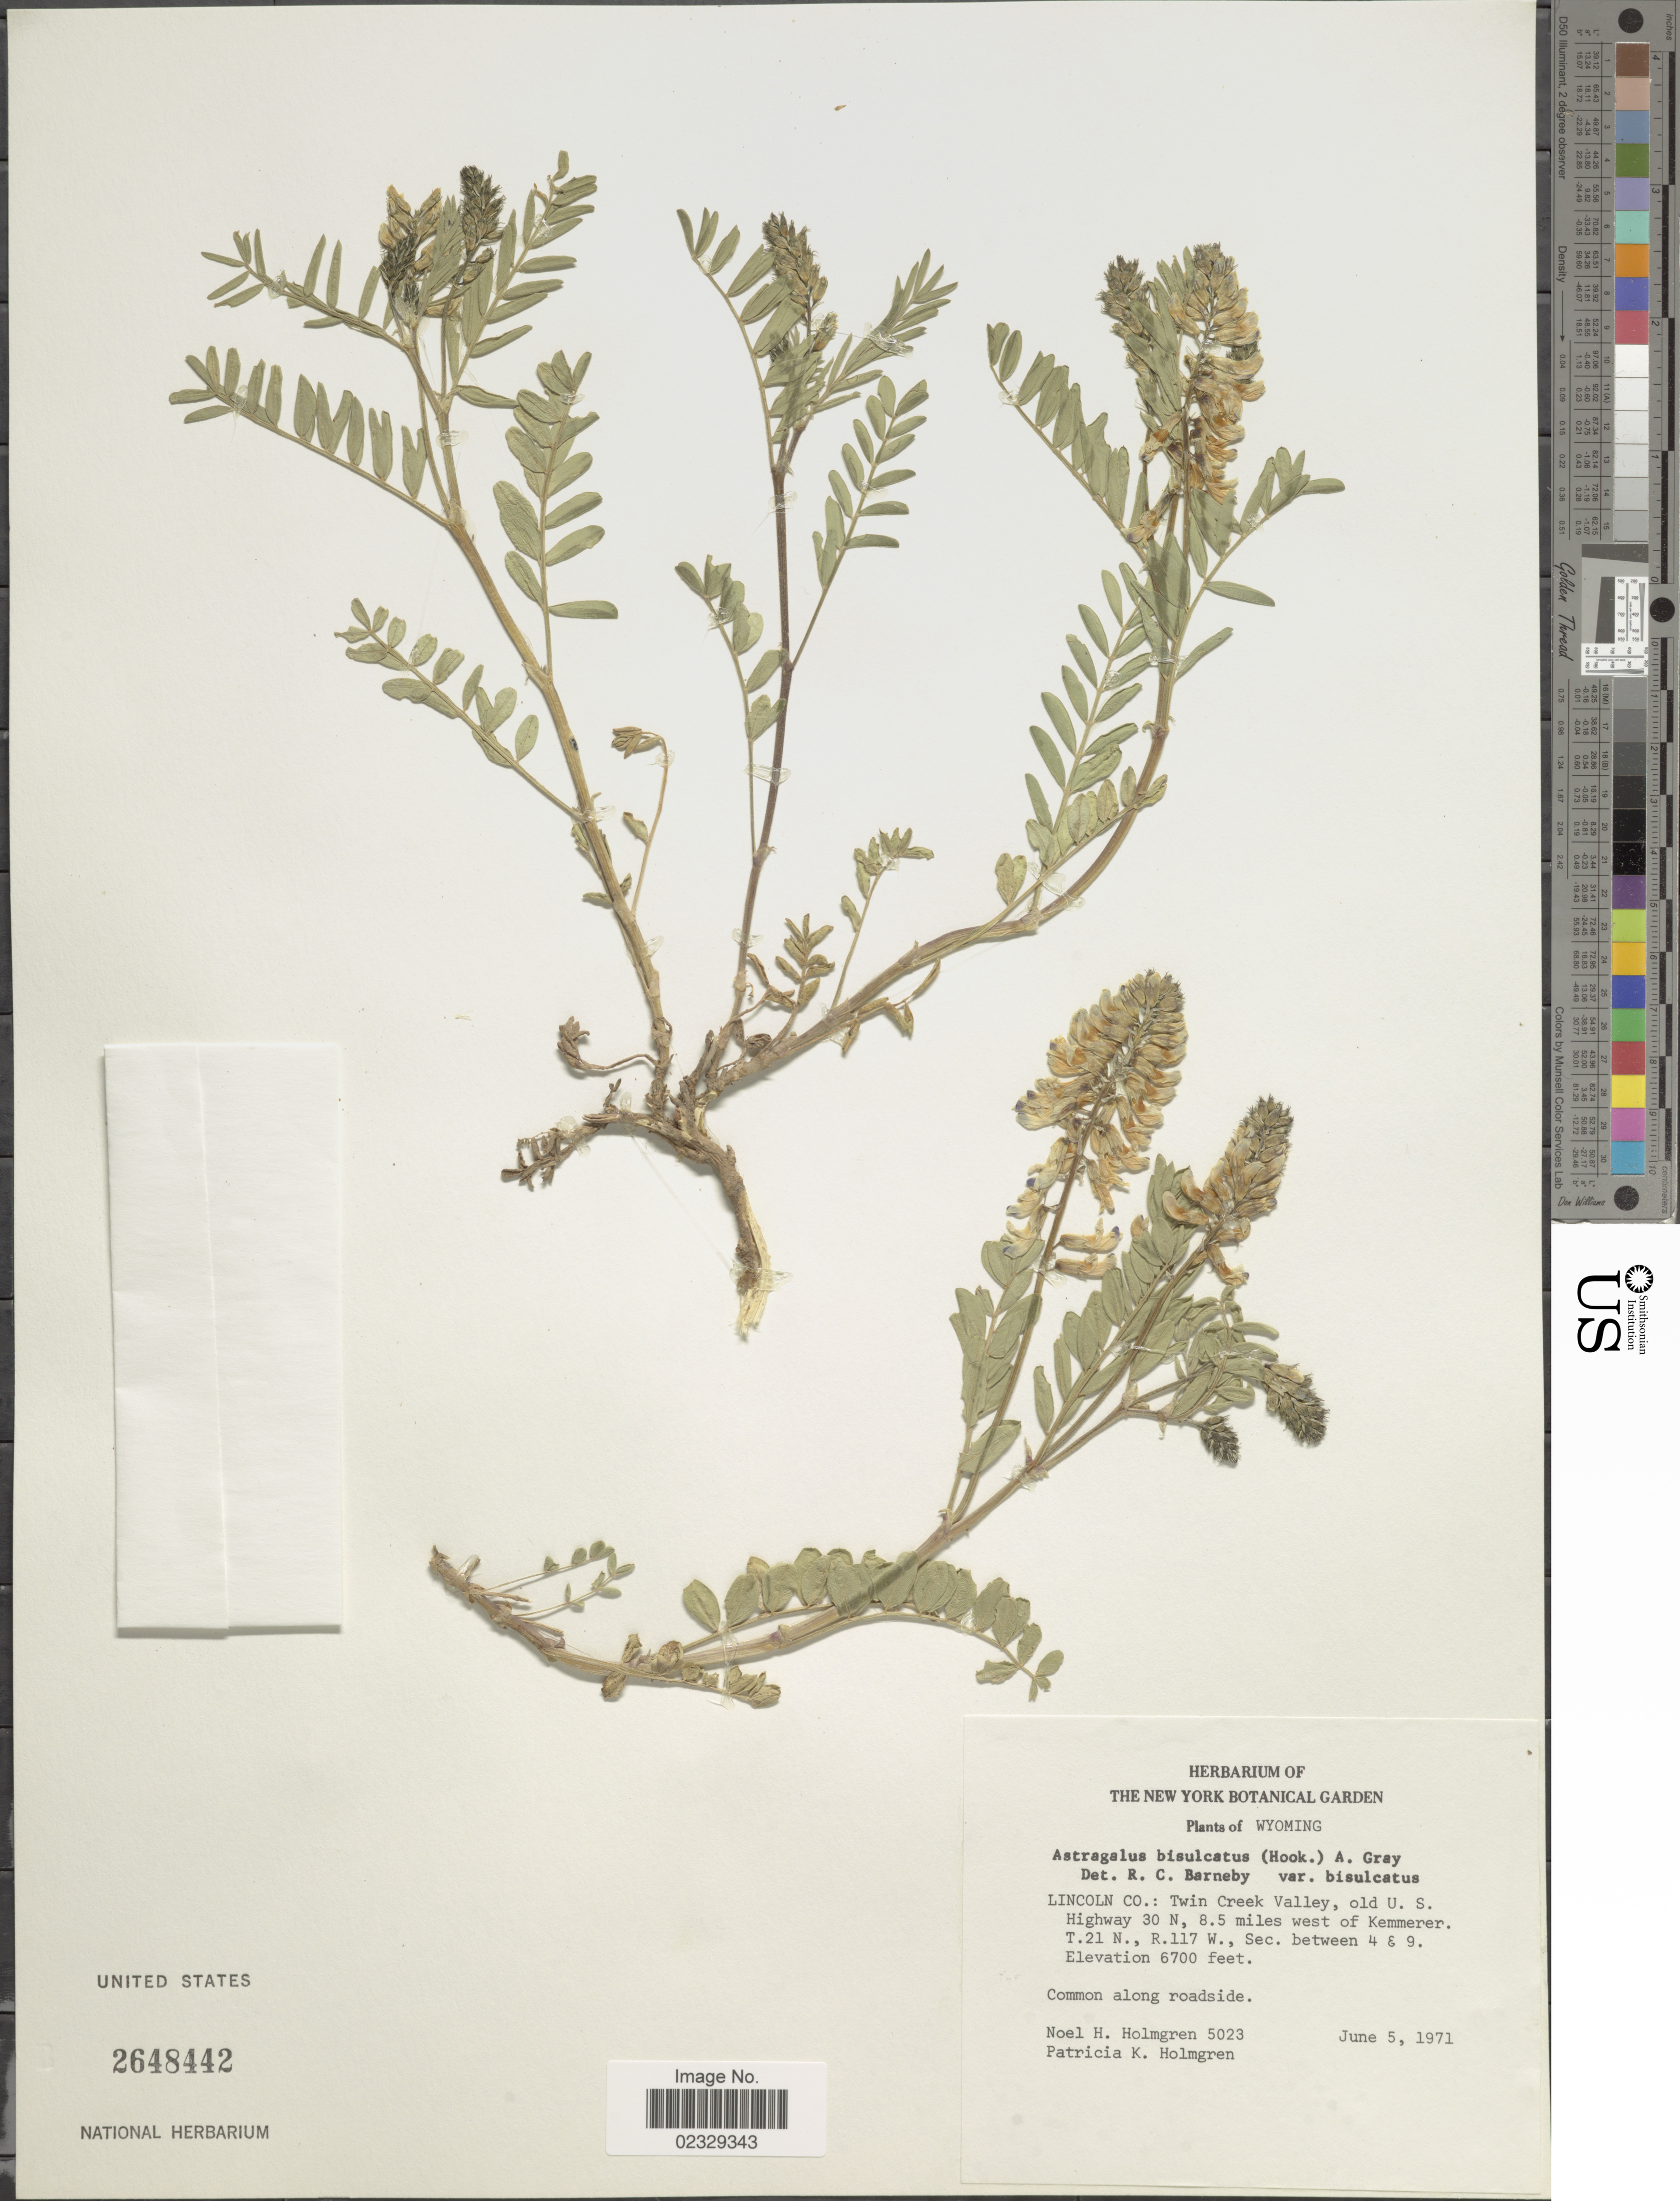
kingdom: Plantae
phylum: Tracheophyta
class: Magnoliopsida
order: Fabales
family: Fabaceae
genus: Astragalus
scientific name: Astragalus bisulcatus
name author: (Hook.) A. Gray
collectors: N. H. Holmgren & P. K. Holmgren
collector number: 5023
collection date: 1971-06-05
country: United States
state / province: Wyoming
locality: Lincoln Co: Twin Creek Valley, old U. S. Highway 30 N, 8.5 miles west of Kemmerer. T. 21 N., R. 117 W., Sec between 4 & 9. Common along roadside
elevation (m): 2042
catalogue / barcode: US 2648442